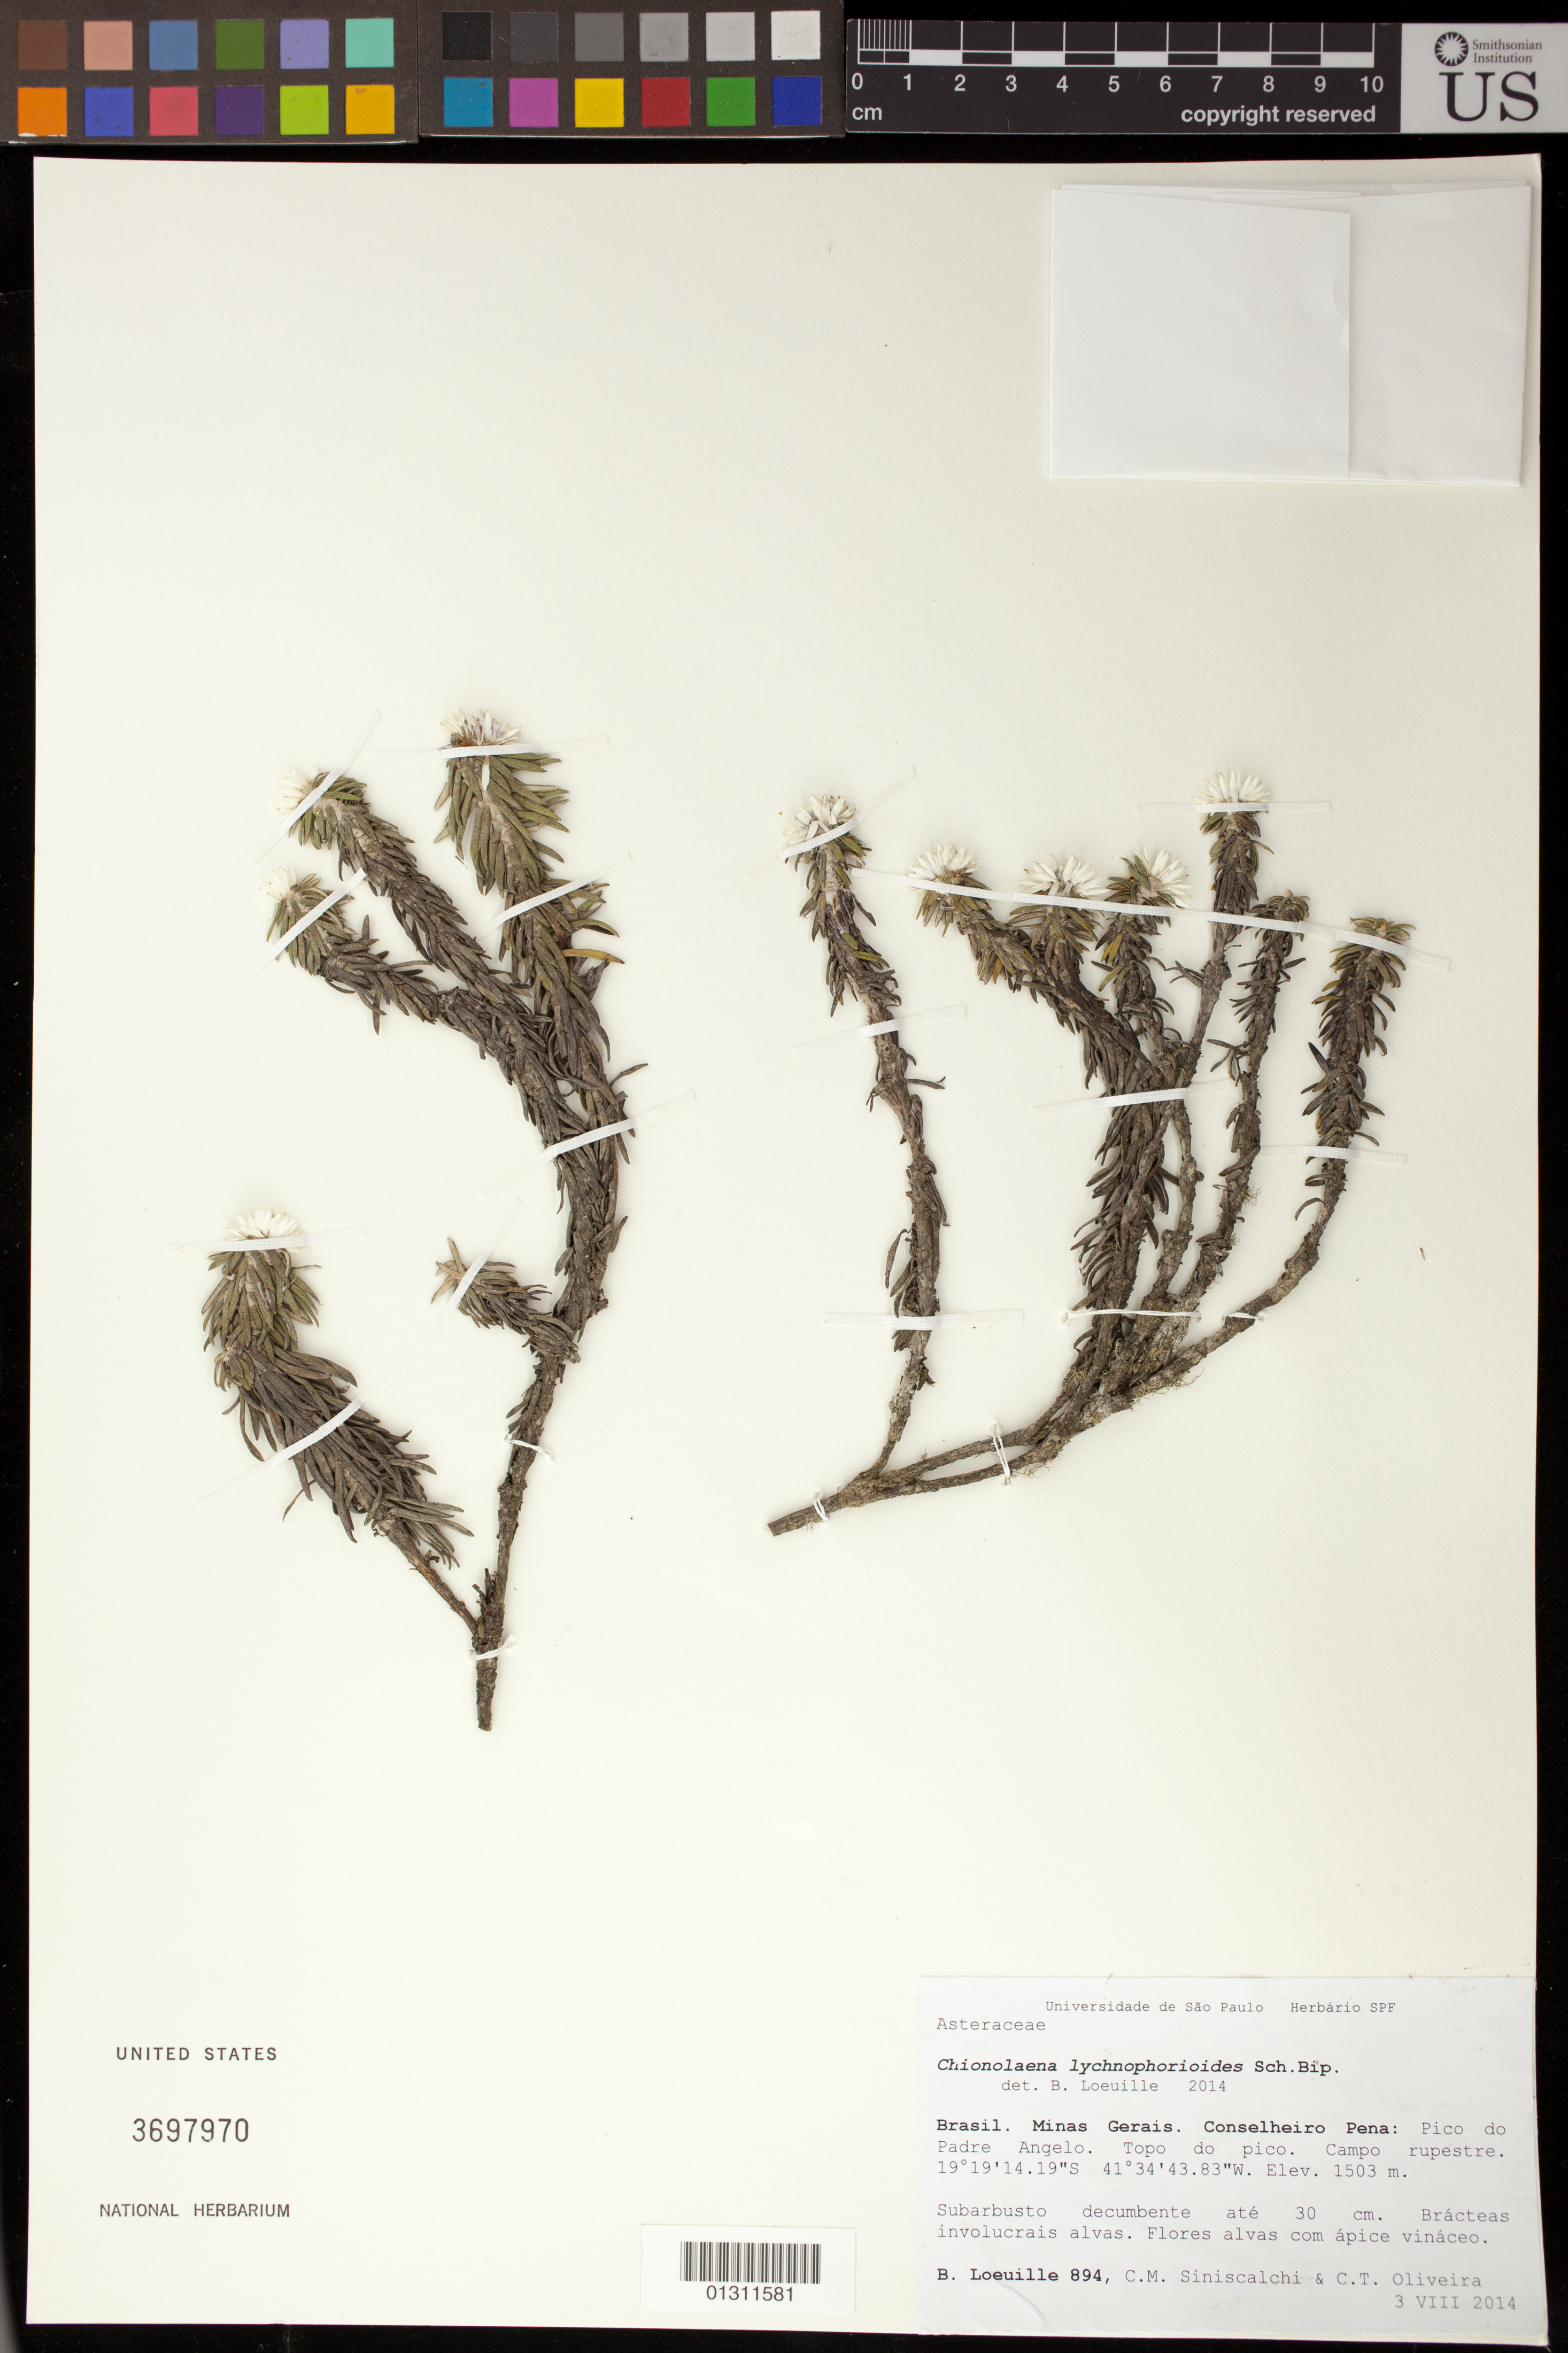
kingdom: Plantae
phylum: Tracheophyta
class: Magnoliopsida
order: Asterales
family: Asteraceae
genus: Chionolaena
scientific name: Chionolaena lychnophorioides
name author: Sch. Bip.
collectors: B. Loeuille, C. Siniscalchi & C. T. Oliveira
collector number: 894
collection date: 2014-08-03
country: Brazil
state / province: Minas Gerais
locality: Conselheiro Pena, Pico do Padre Angelo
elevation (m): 1503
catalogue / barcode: US 3697970